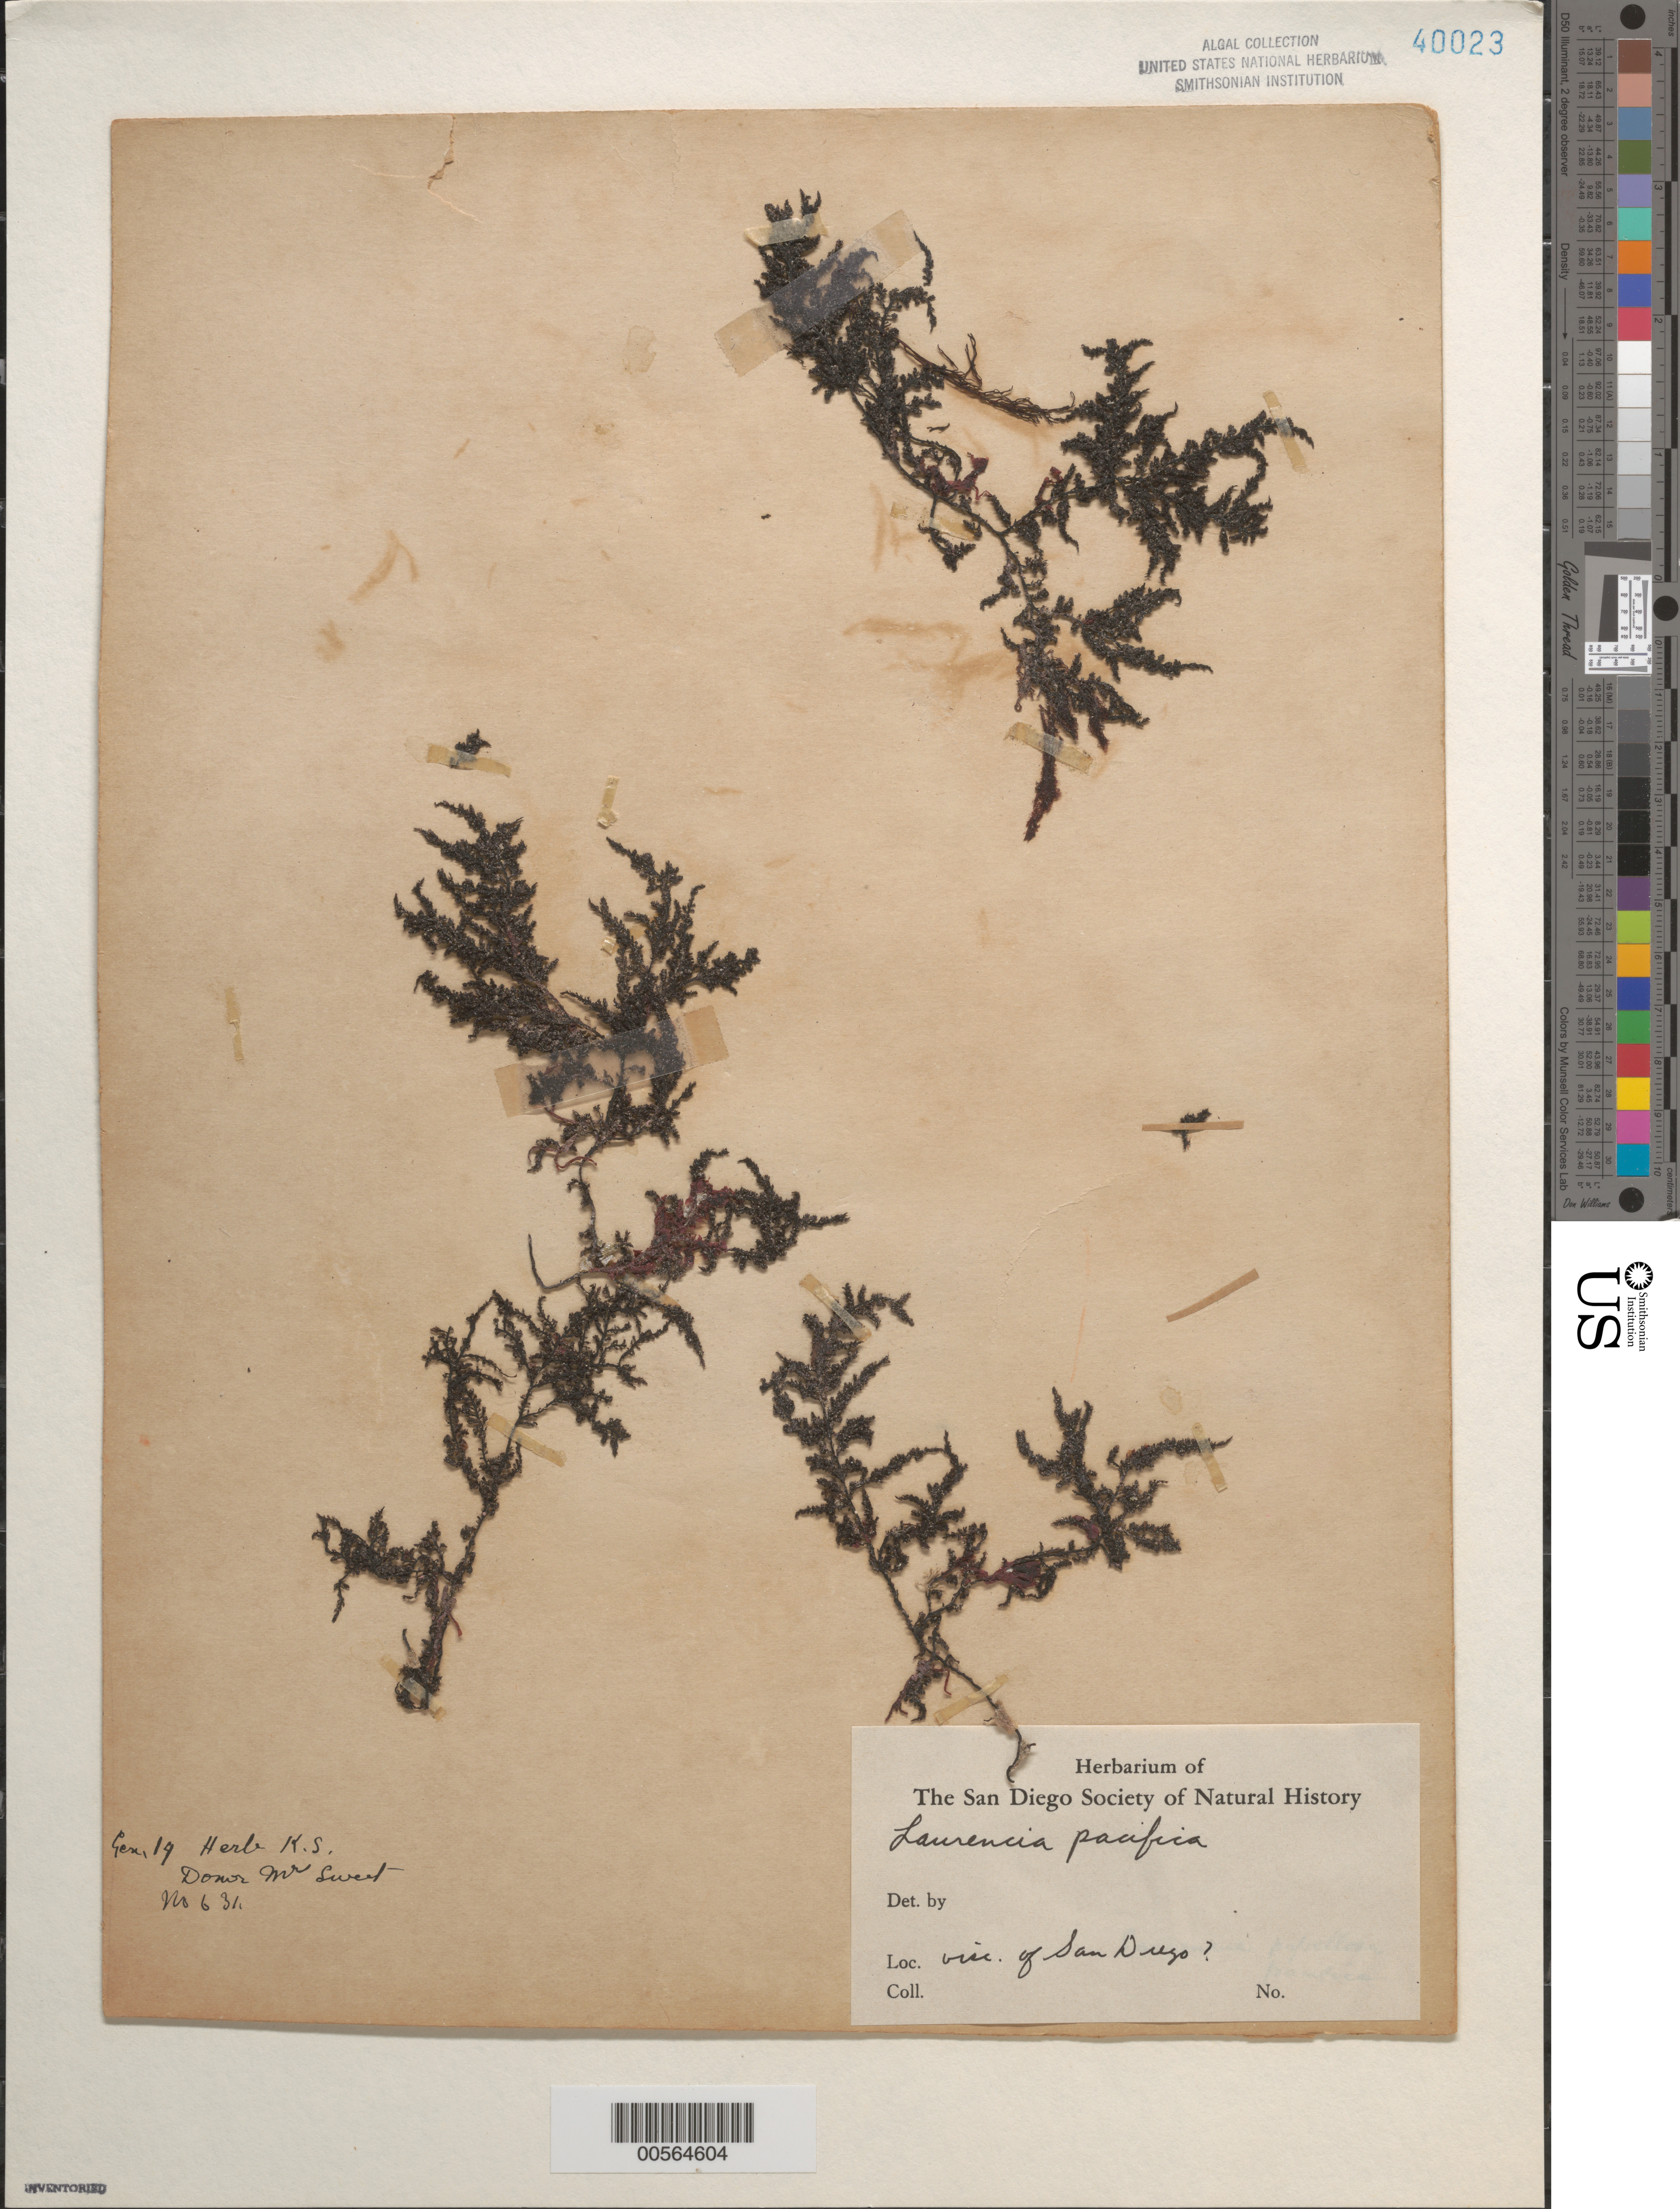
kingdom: Plantae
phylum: Rhodophyta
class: Florideophyceae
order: Ceramiales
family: Rhodomelaceae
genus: Laurencia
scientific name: Laurencia pacifica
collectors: -- Sweet (commun. )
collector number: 631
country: United States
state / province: California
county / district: San Diego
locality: San Diego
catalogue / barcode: US 40023